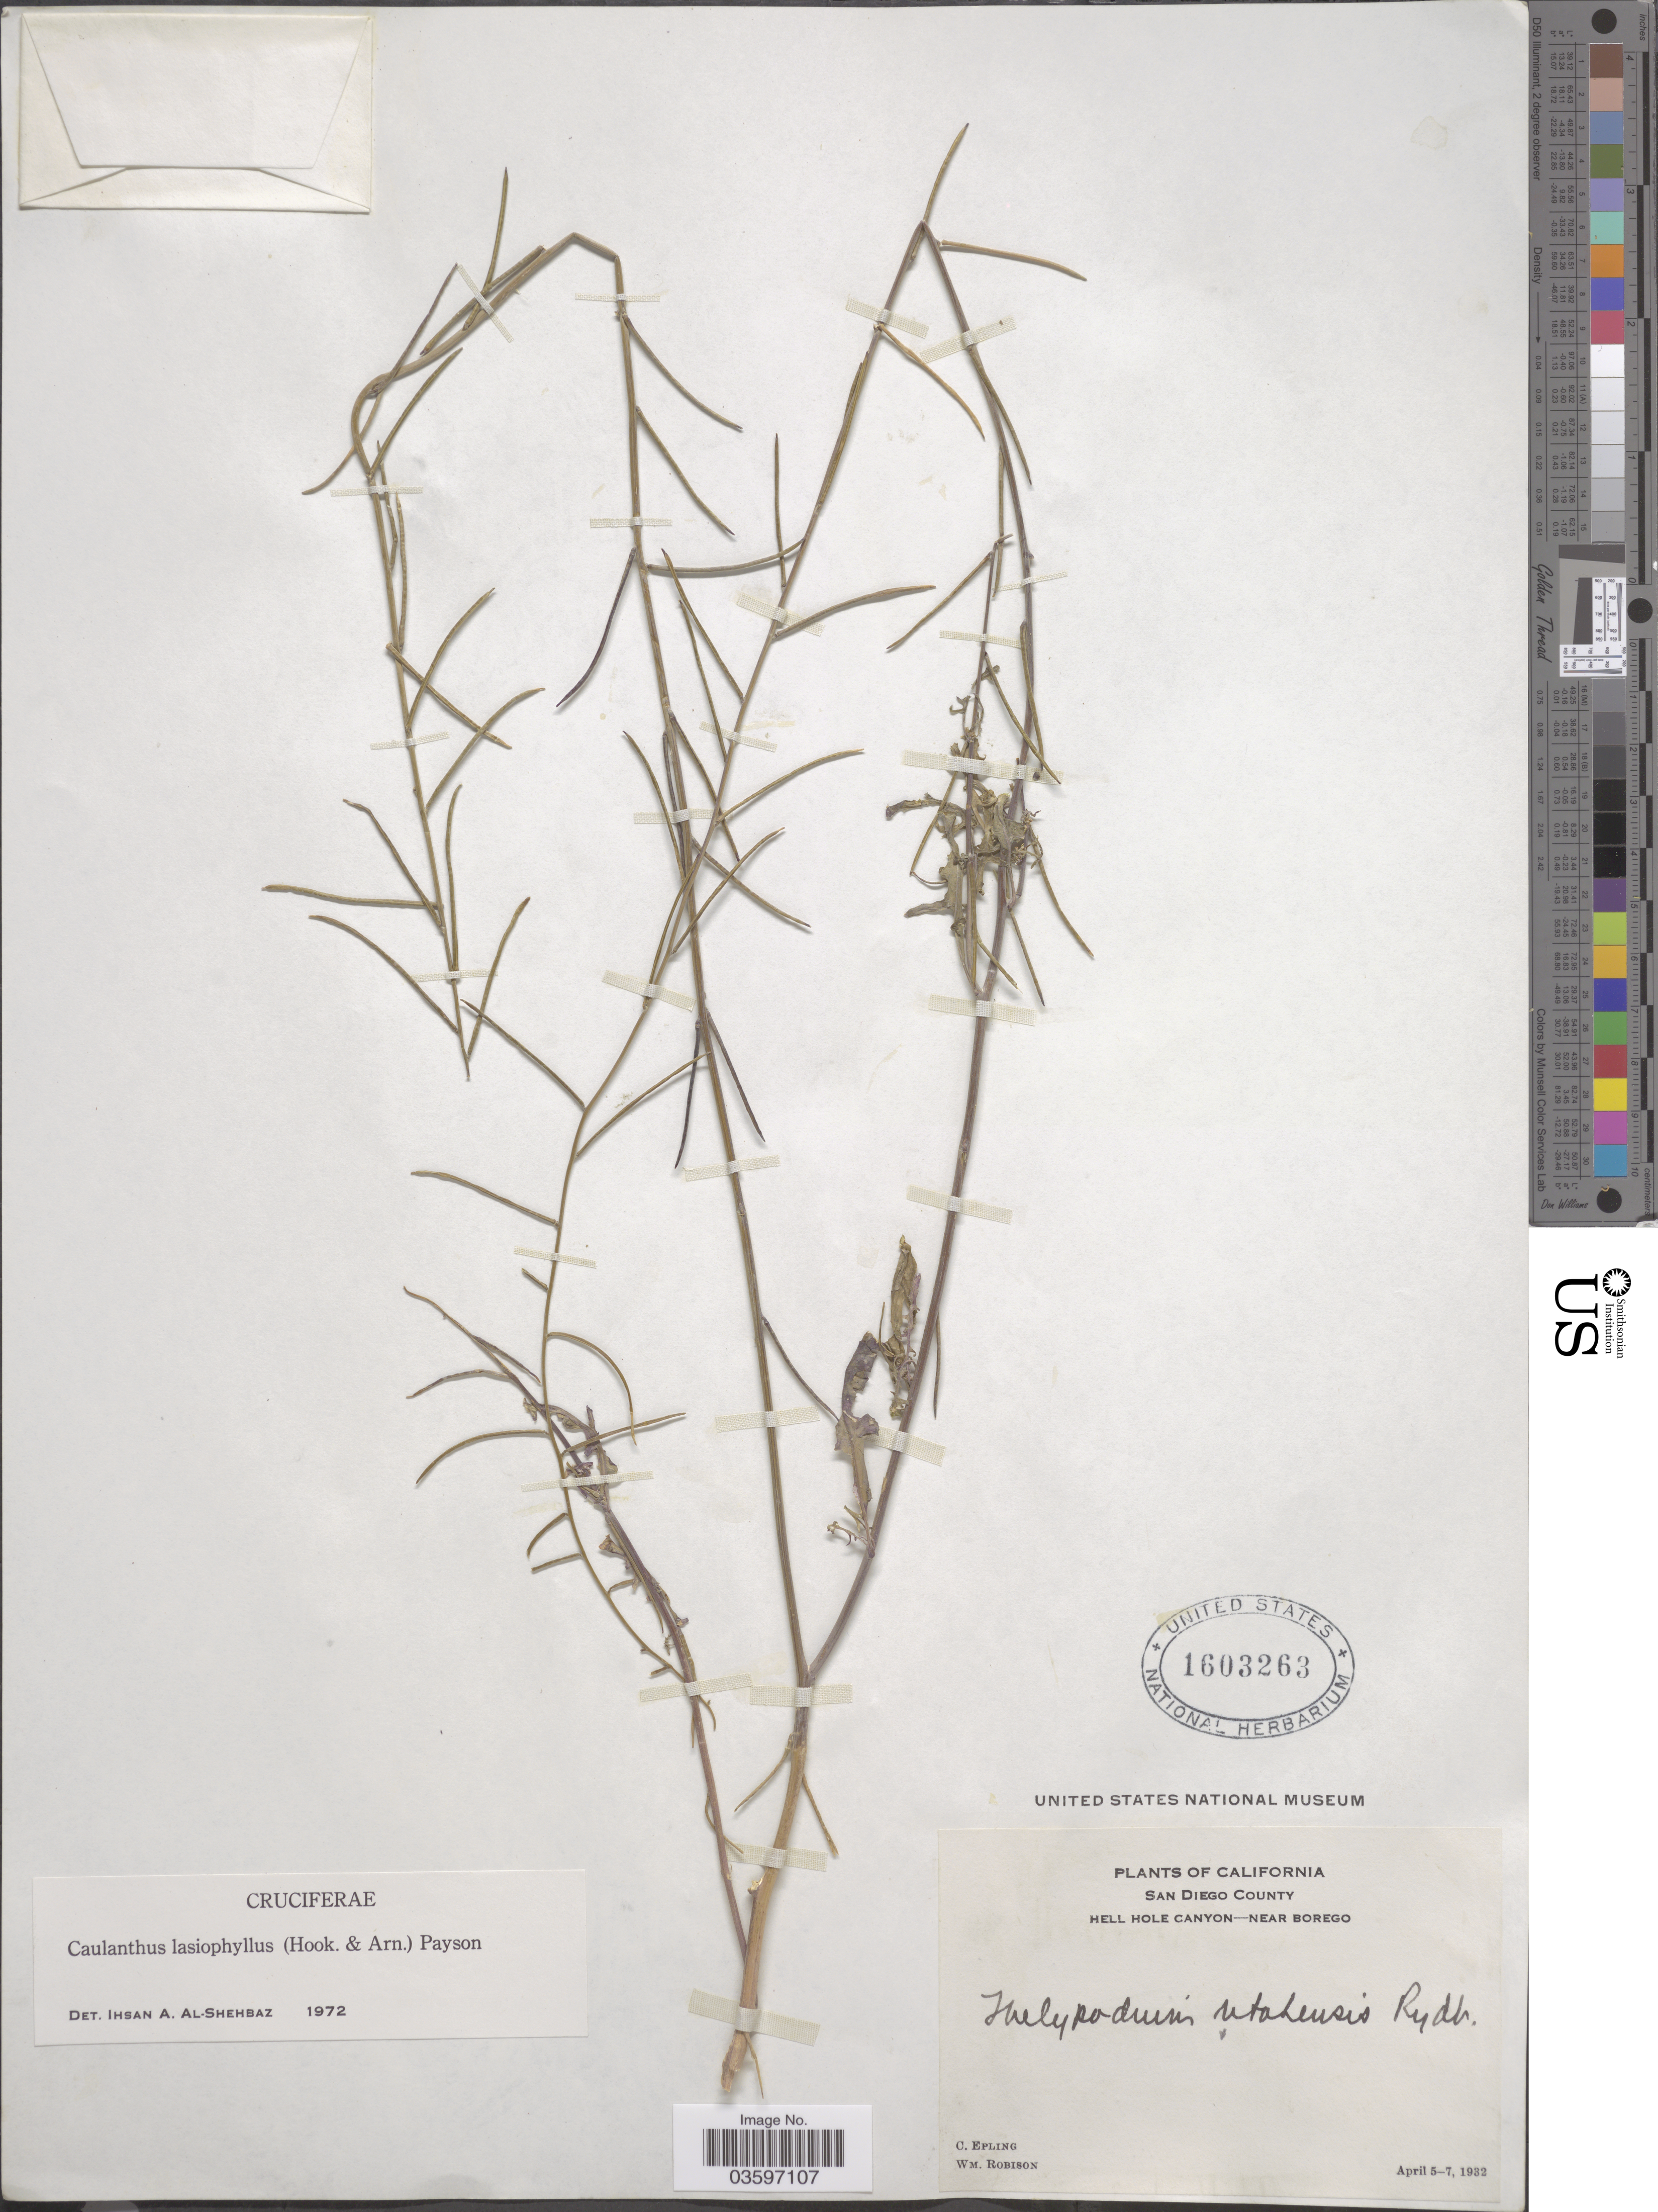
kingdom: Plantae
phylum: Tracheophyta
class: Magnoliopsida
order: Brassicales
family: Brassicaceae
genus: Caulanthus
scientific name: Caulanthus lasiophyllus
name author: (Hook. & Arn.) Payson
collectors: C. C. Epling & W. Robison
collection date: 1932-04-05/1932-04-07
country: United States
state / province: California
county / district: San Diego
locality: San Diego County. Hell Hole Canyon - near Borego.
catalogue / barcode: US 1603263